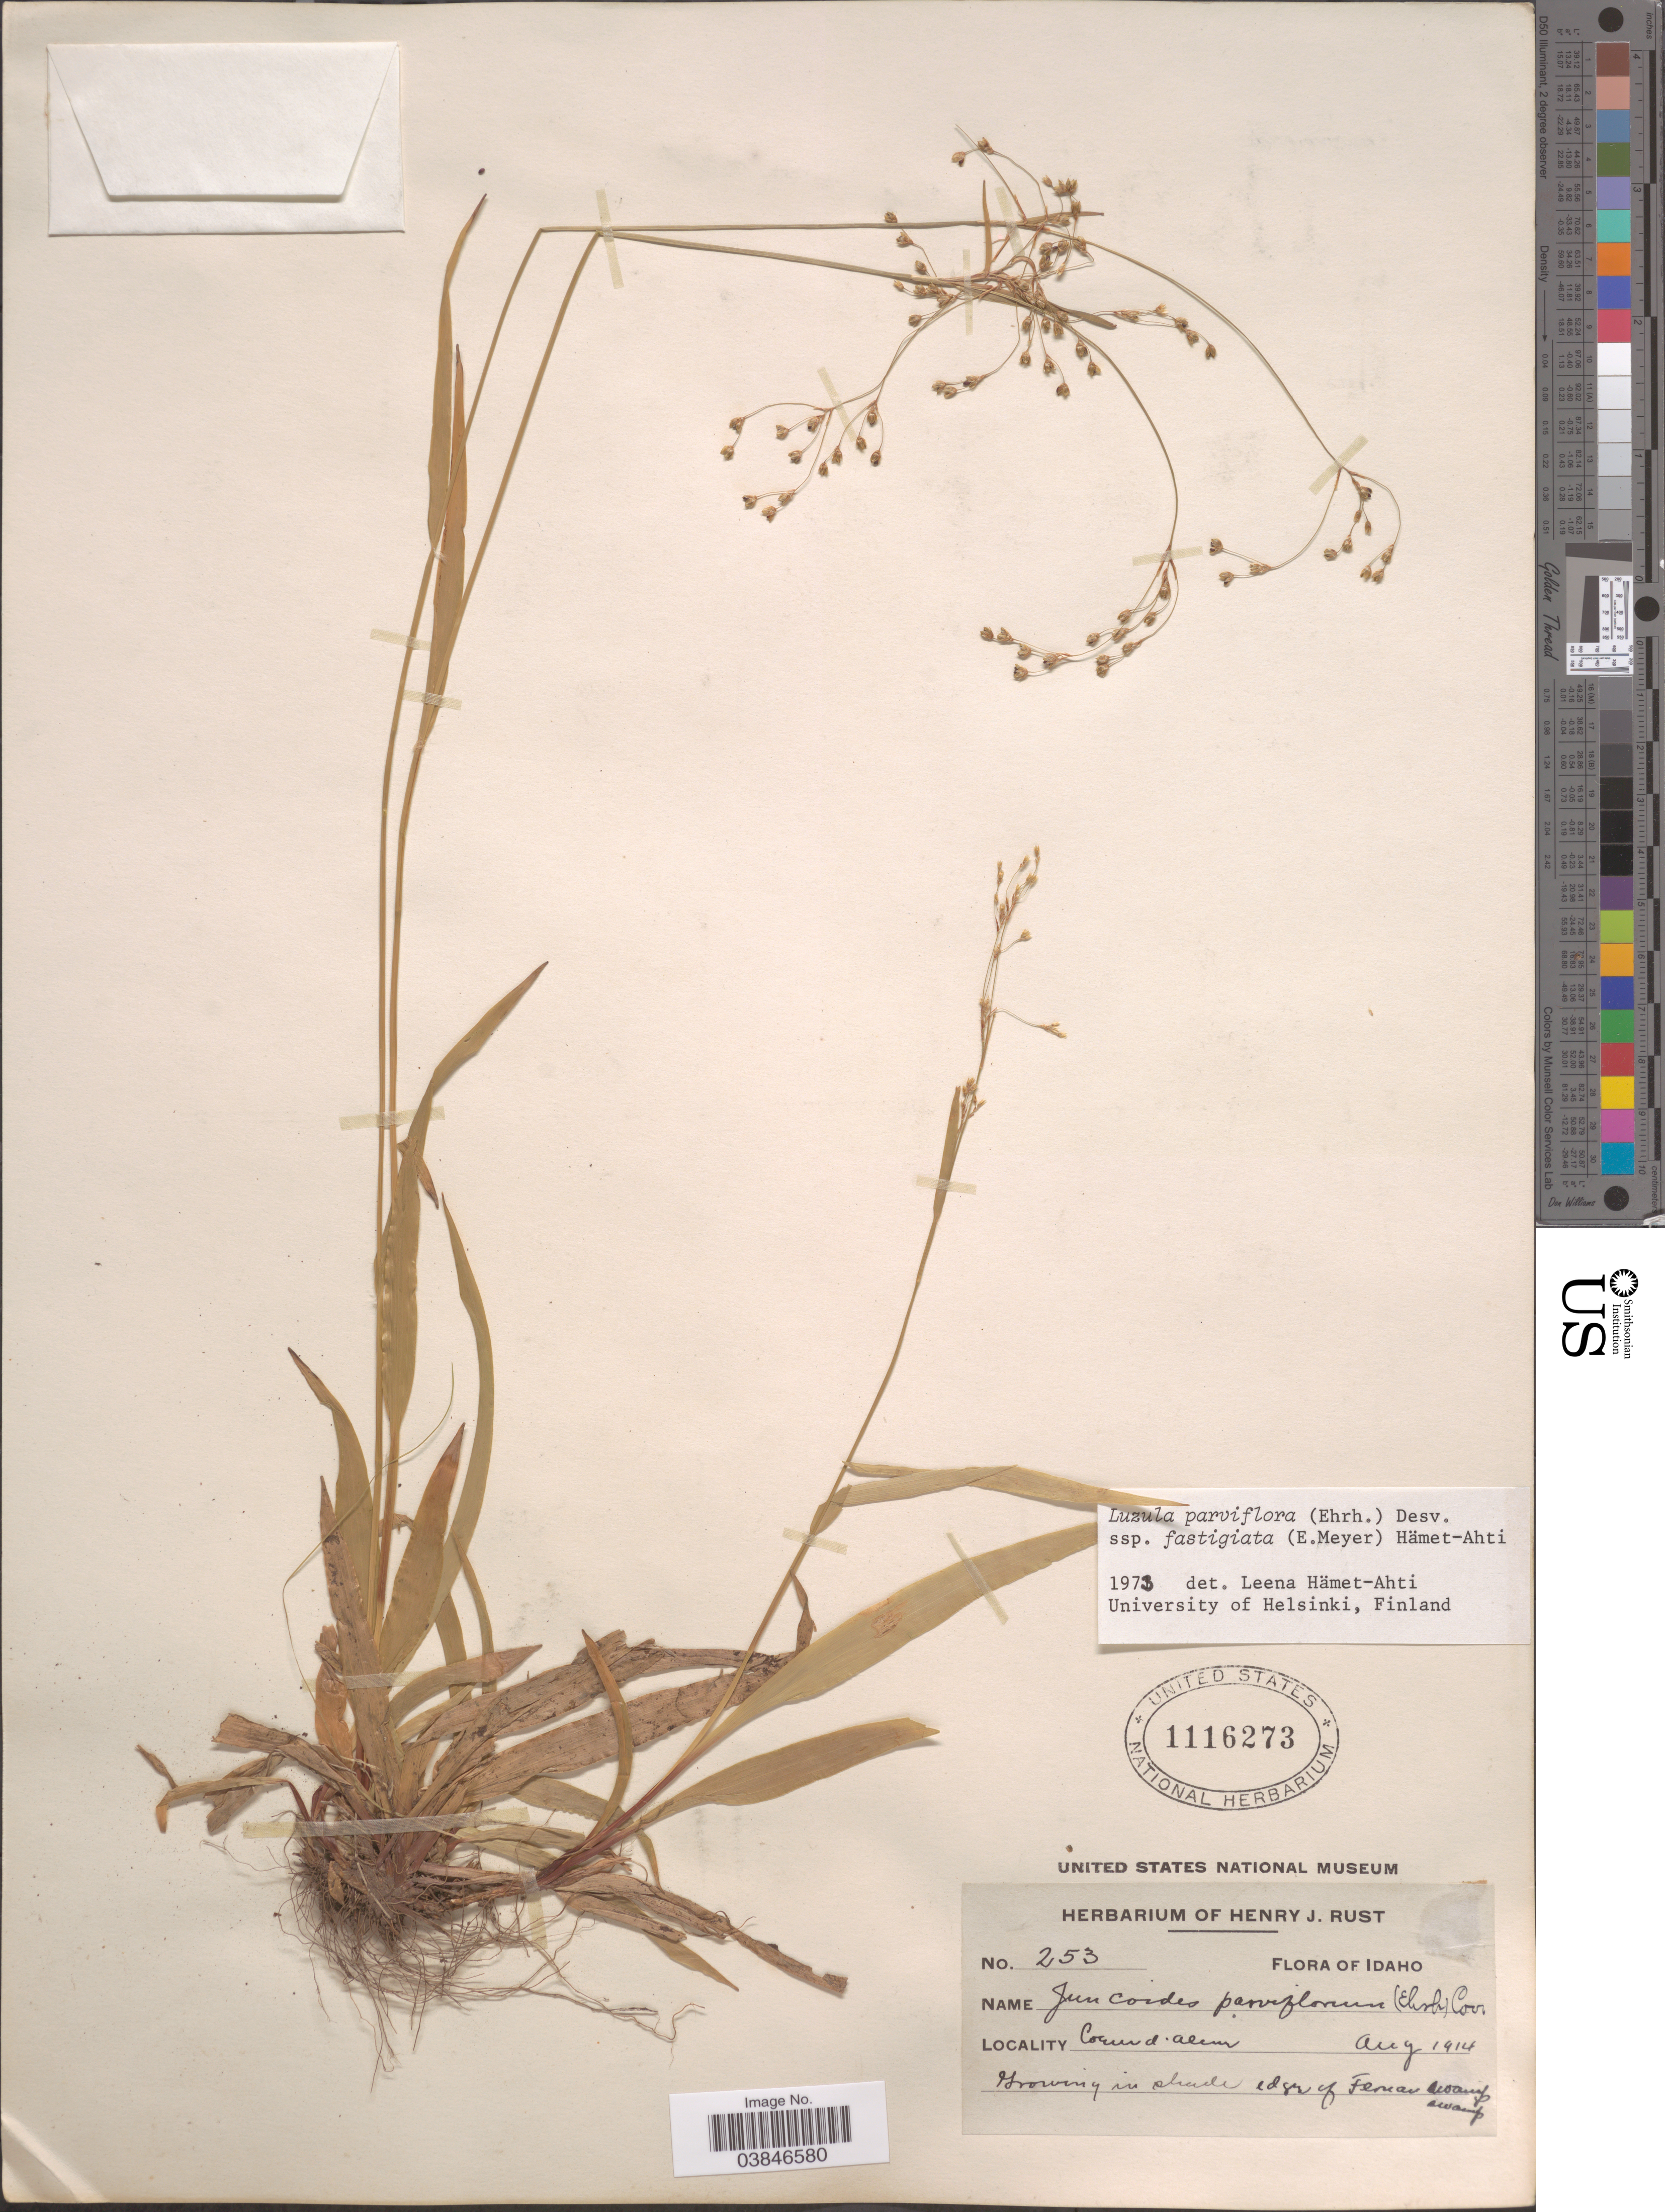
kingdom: Plantae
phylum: Tracheophyta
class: Liliopsida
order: Poales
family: Juncaceae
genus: Luzula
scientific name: Luzula parviflora subsp. fastigiata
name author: Buchenau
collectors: ex herb. Henry J. Rust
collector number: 253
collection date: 1914-08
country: United States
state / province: Idaho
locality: Coeur d' Alene. In shade edge of Fernan Swamp.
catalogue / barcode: US 1116273